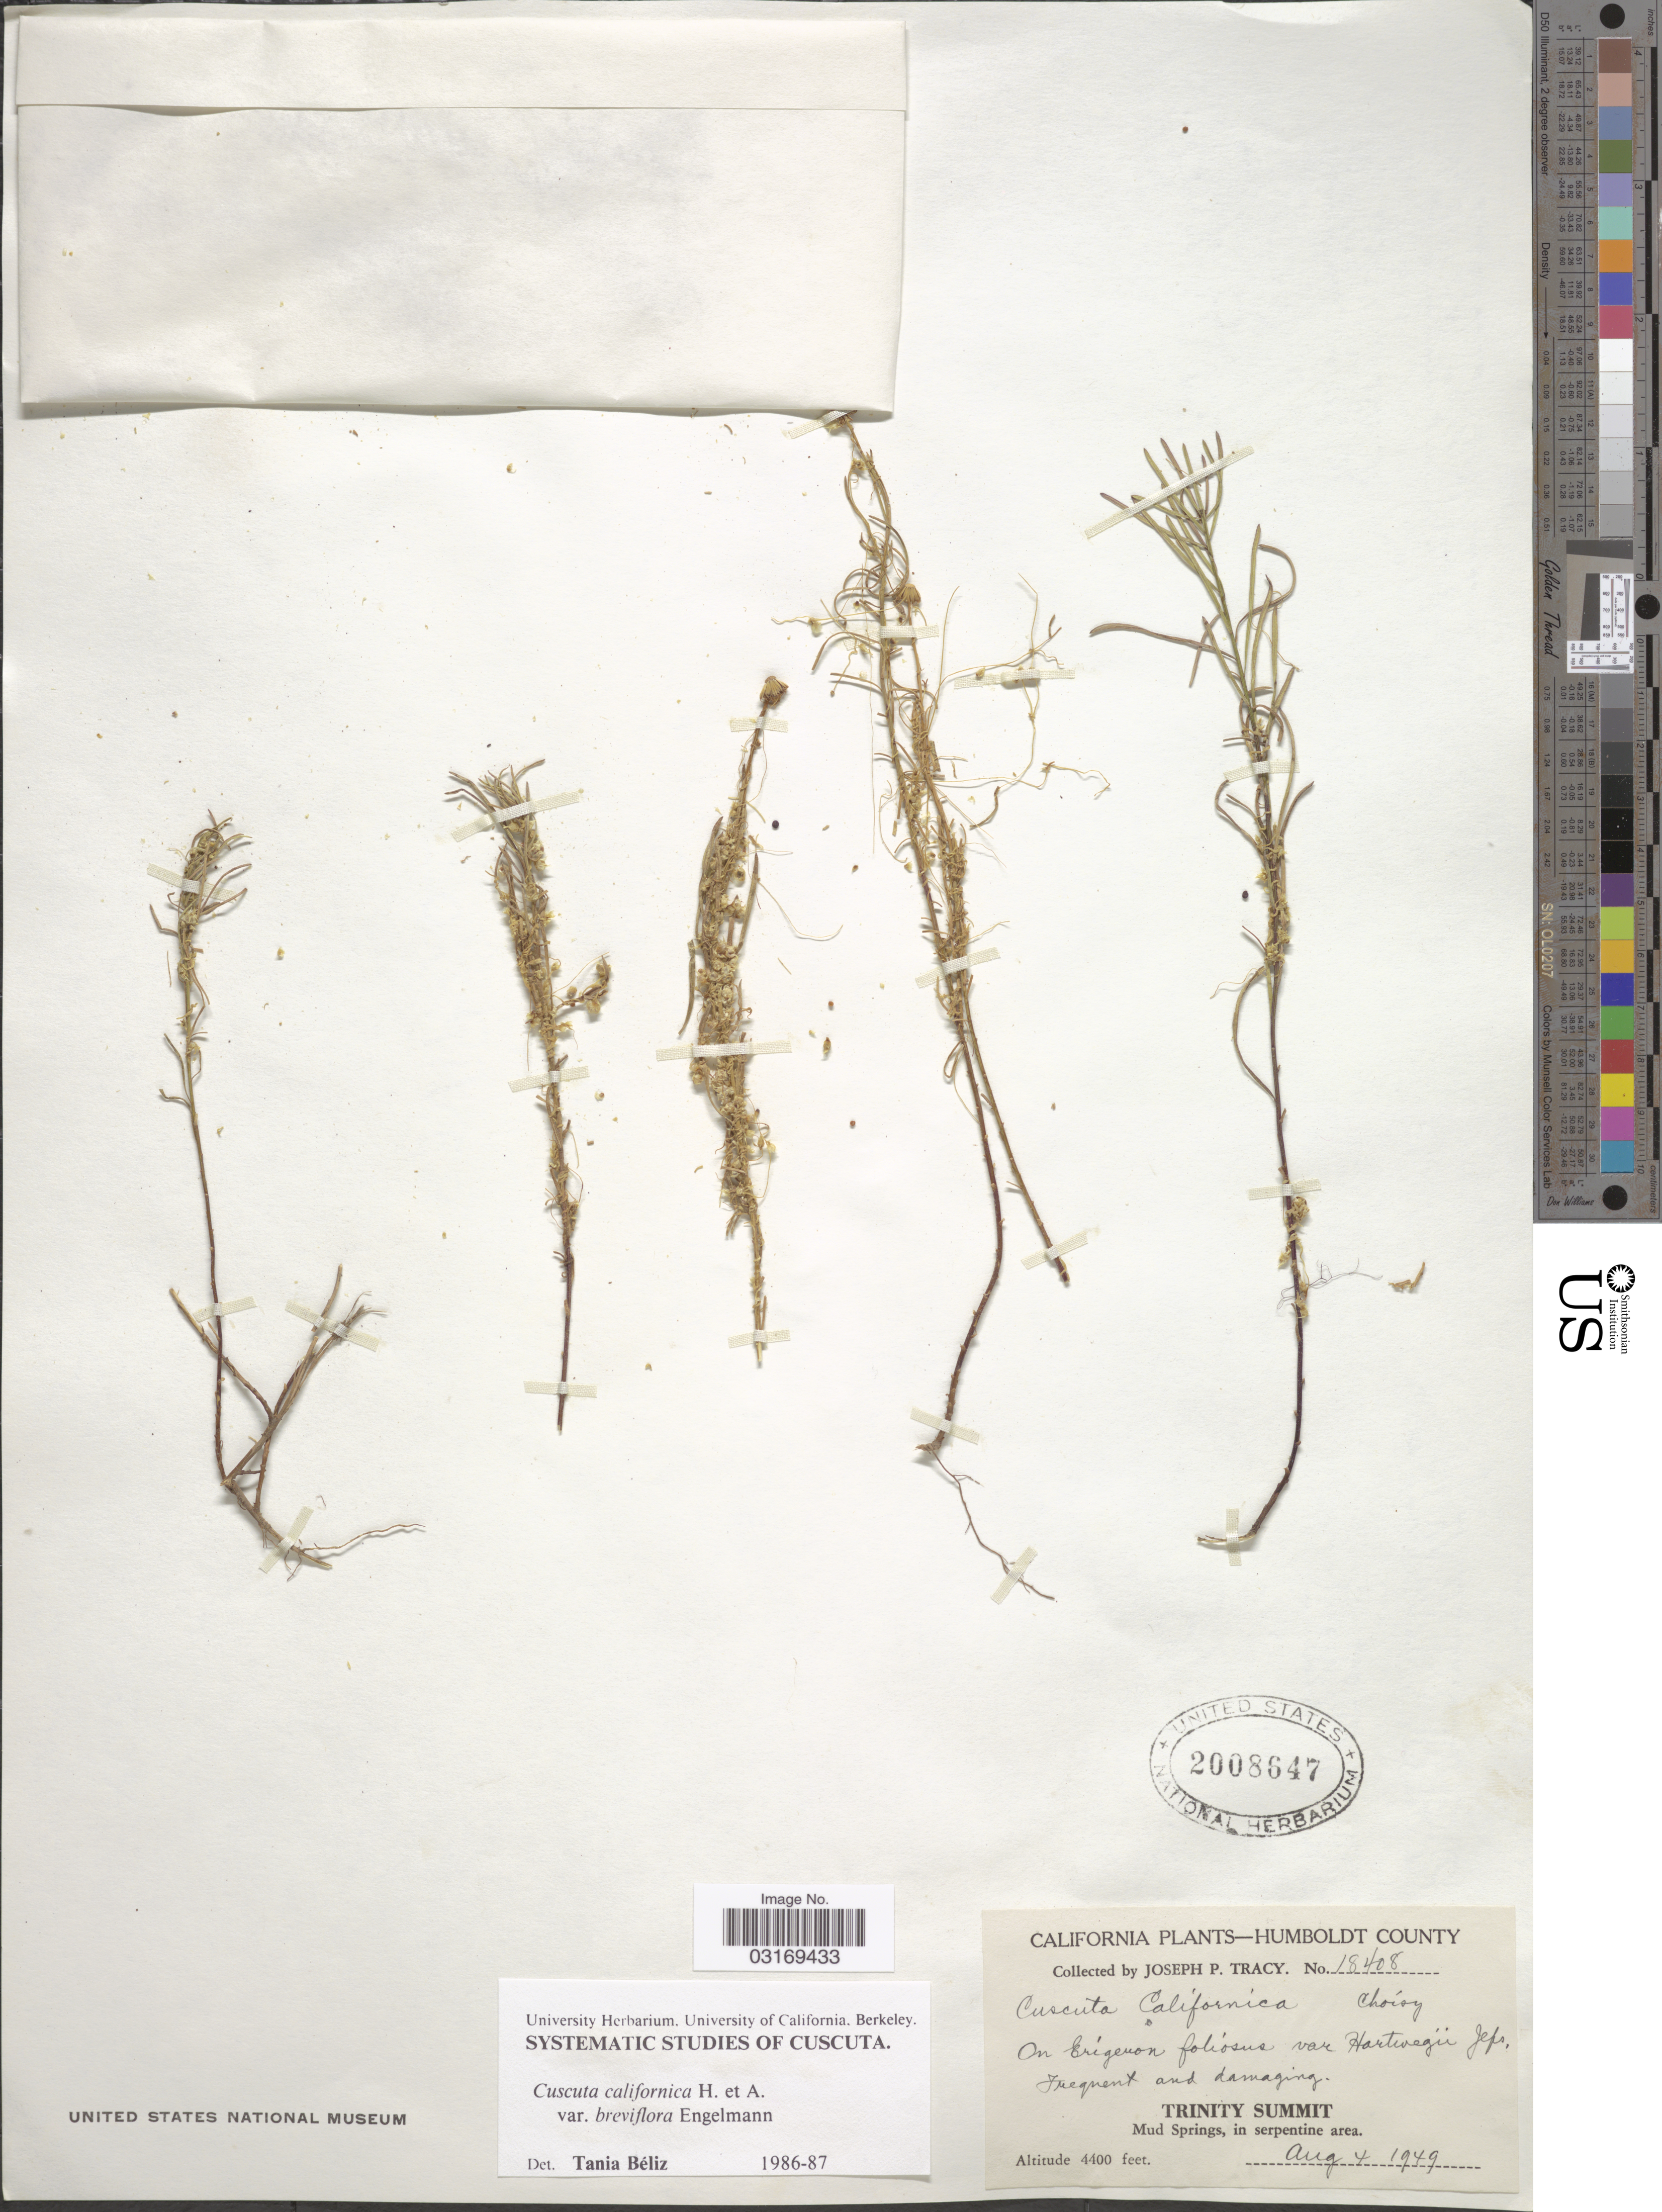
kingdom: Plantae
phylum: Tracheophyta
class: Magnoliopsida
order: Solanales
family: Convolvulaceae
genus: Cuscuta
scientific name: Cuscuta californica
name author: Hook. & Arn.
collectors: J. Tracy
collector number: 18408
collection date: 1949-08-04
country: United States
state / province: California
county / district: Humboldt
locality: Humboldt County. Trinity Summit. Mud Springs, in serpentine area.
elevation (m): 1341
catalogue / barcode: US 2008647